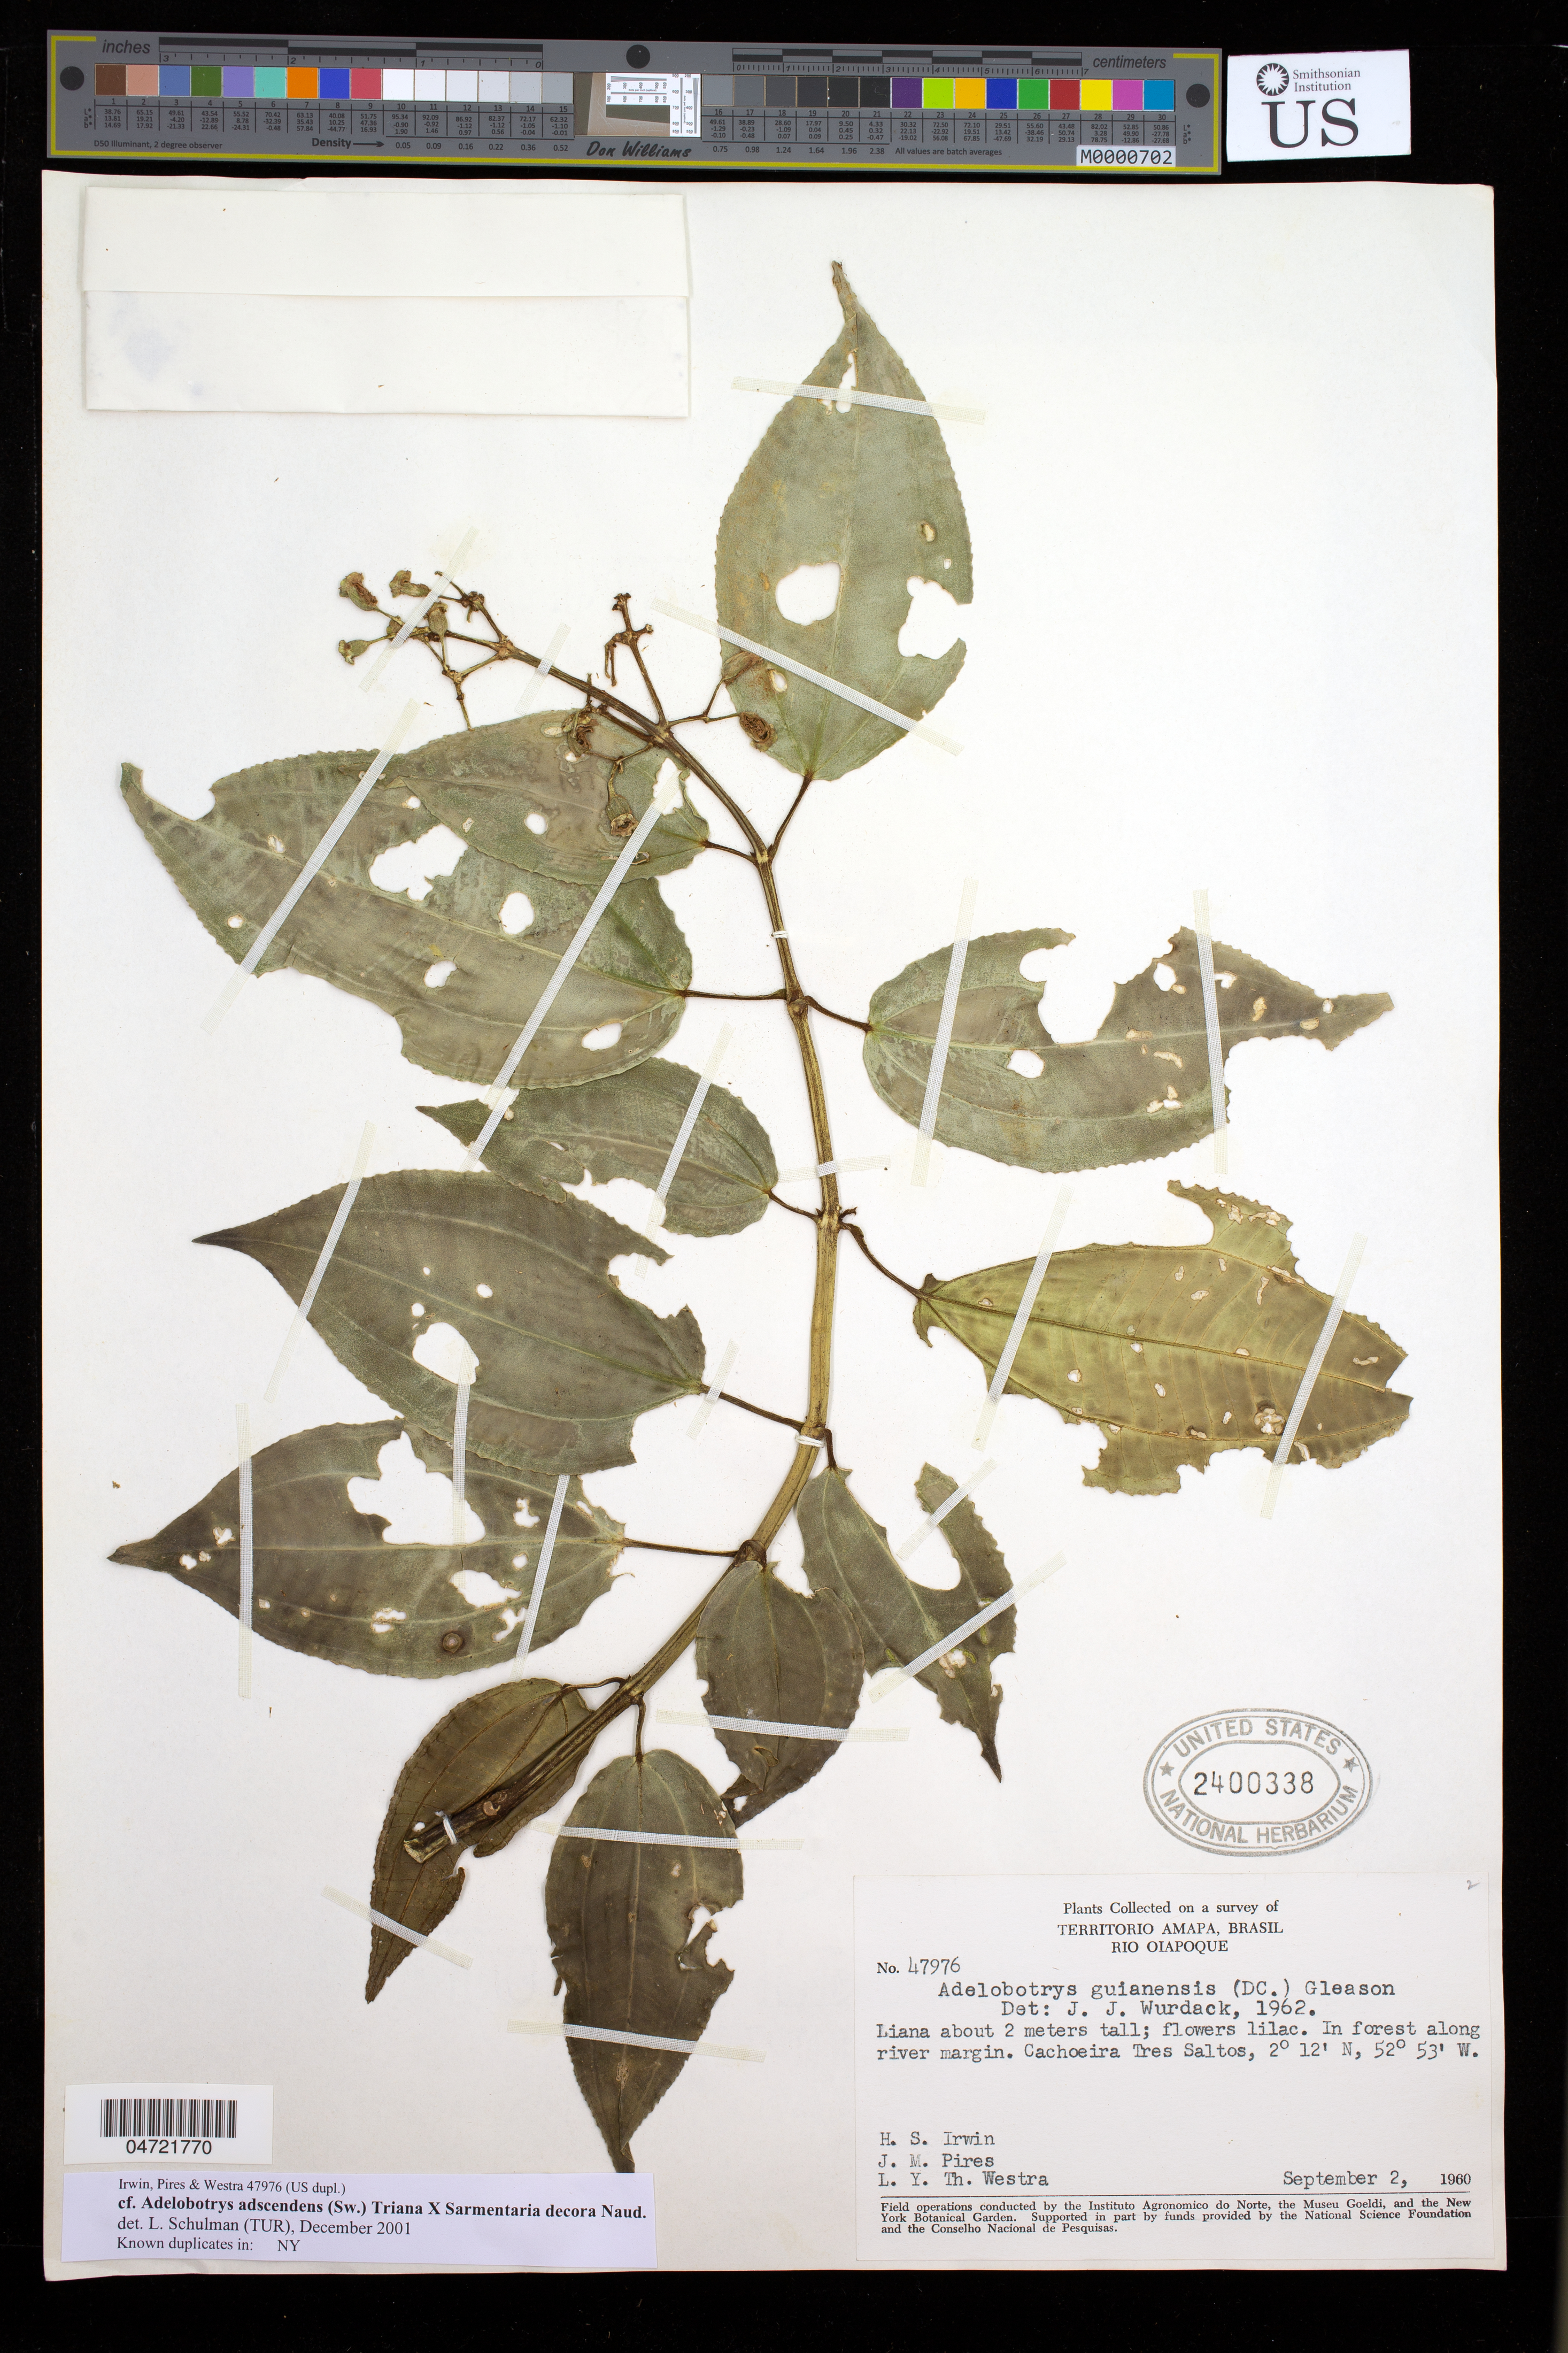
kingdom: Plantae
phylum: Tracheophyta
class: Magnoliopsida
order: Myrtales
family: Melastomataceae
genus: Adelobotrys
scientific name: Adelobotrys adscendens x Sarmentaria decora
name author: (Sw.) Triana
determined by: Schulman, Leif, (TUR), University of Turku (FINLAND)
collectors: H. Irwin, J. M. Pires & L. Y. T. Westra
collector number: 47976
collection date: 1960-09-02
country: Brazil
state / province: Amapá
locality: Rio Oiapoque, Cachoeira Tres Saltos.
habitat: In forest along river margin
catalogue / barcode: US 2400338